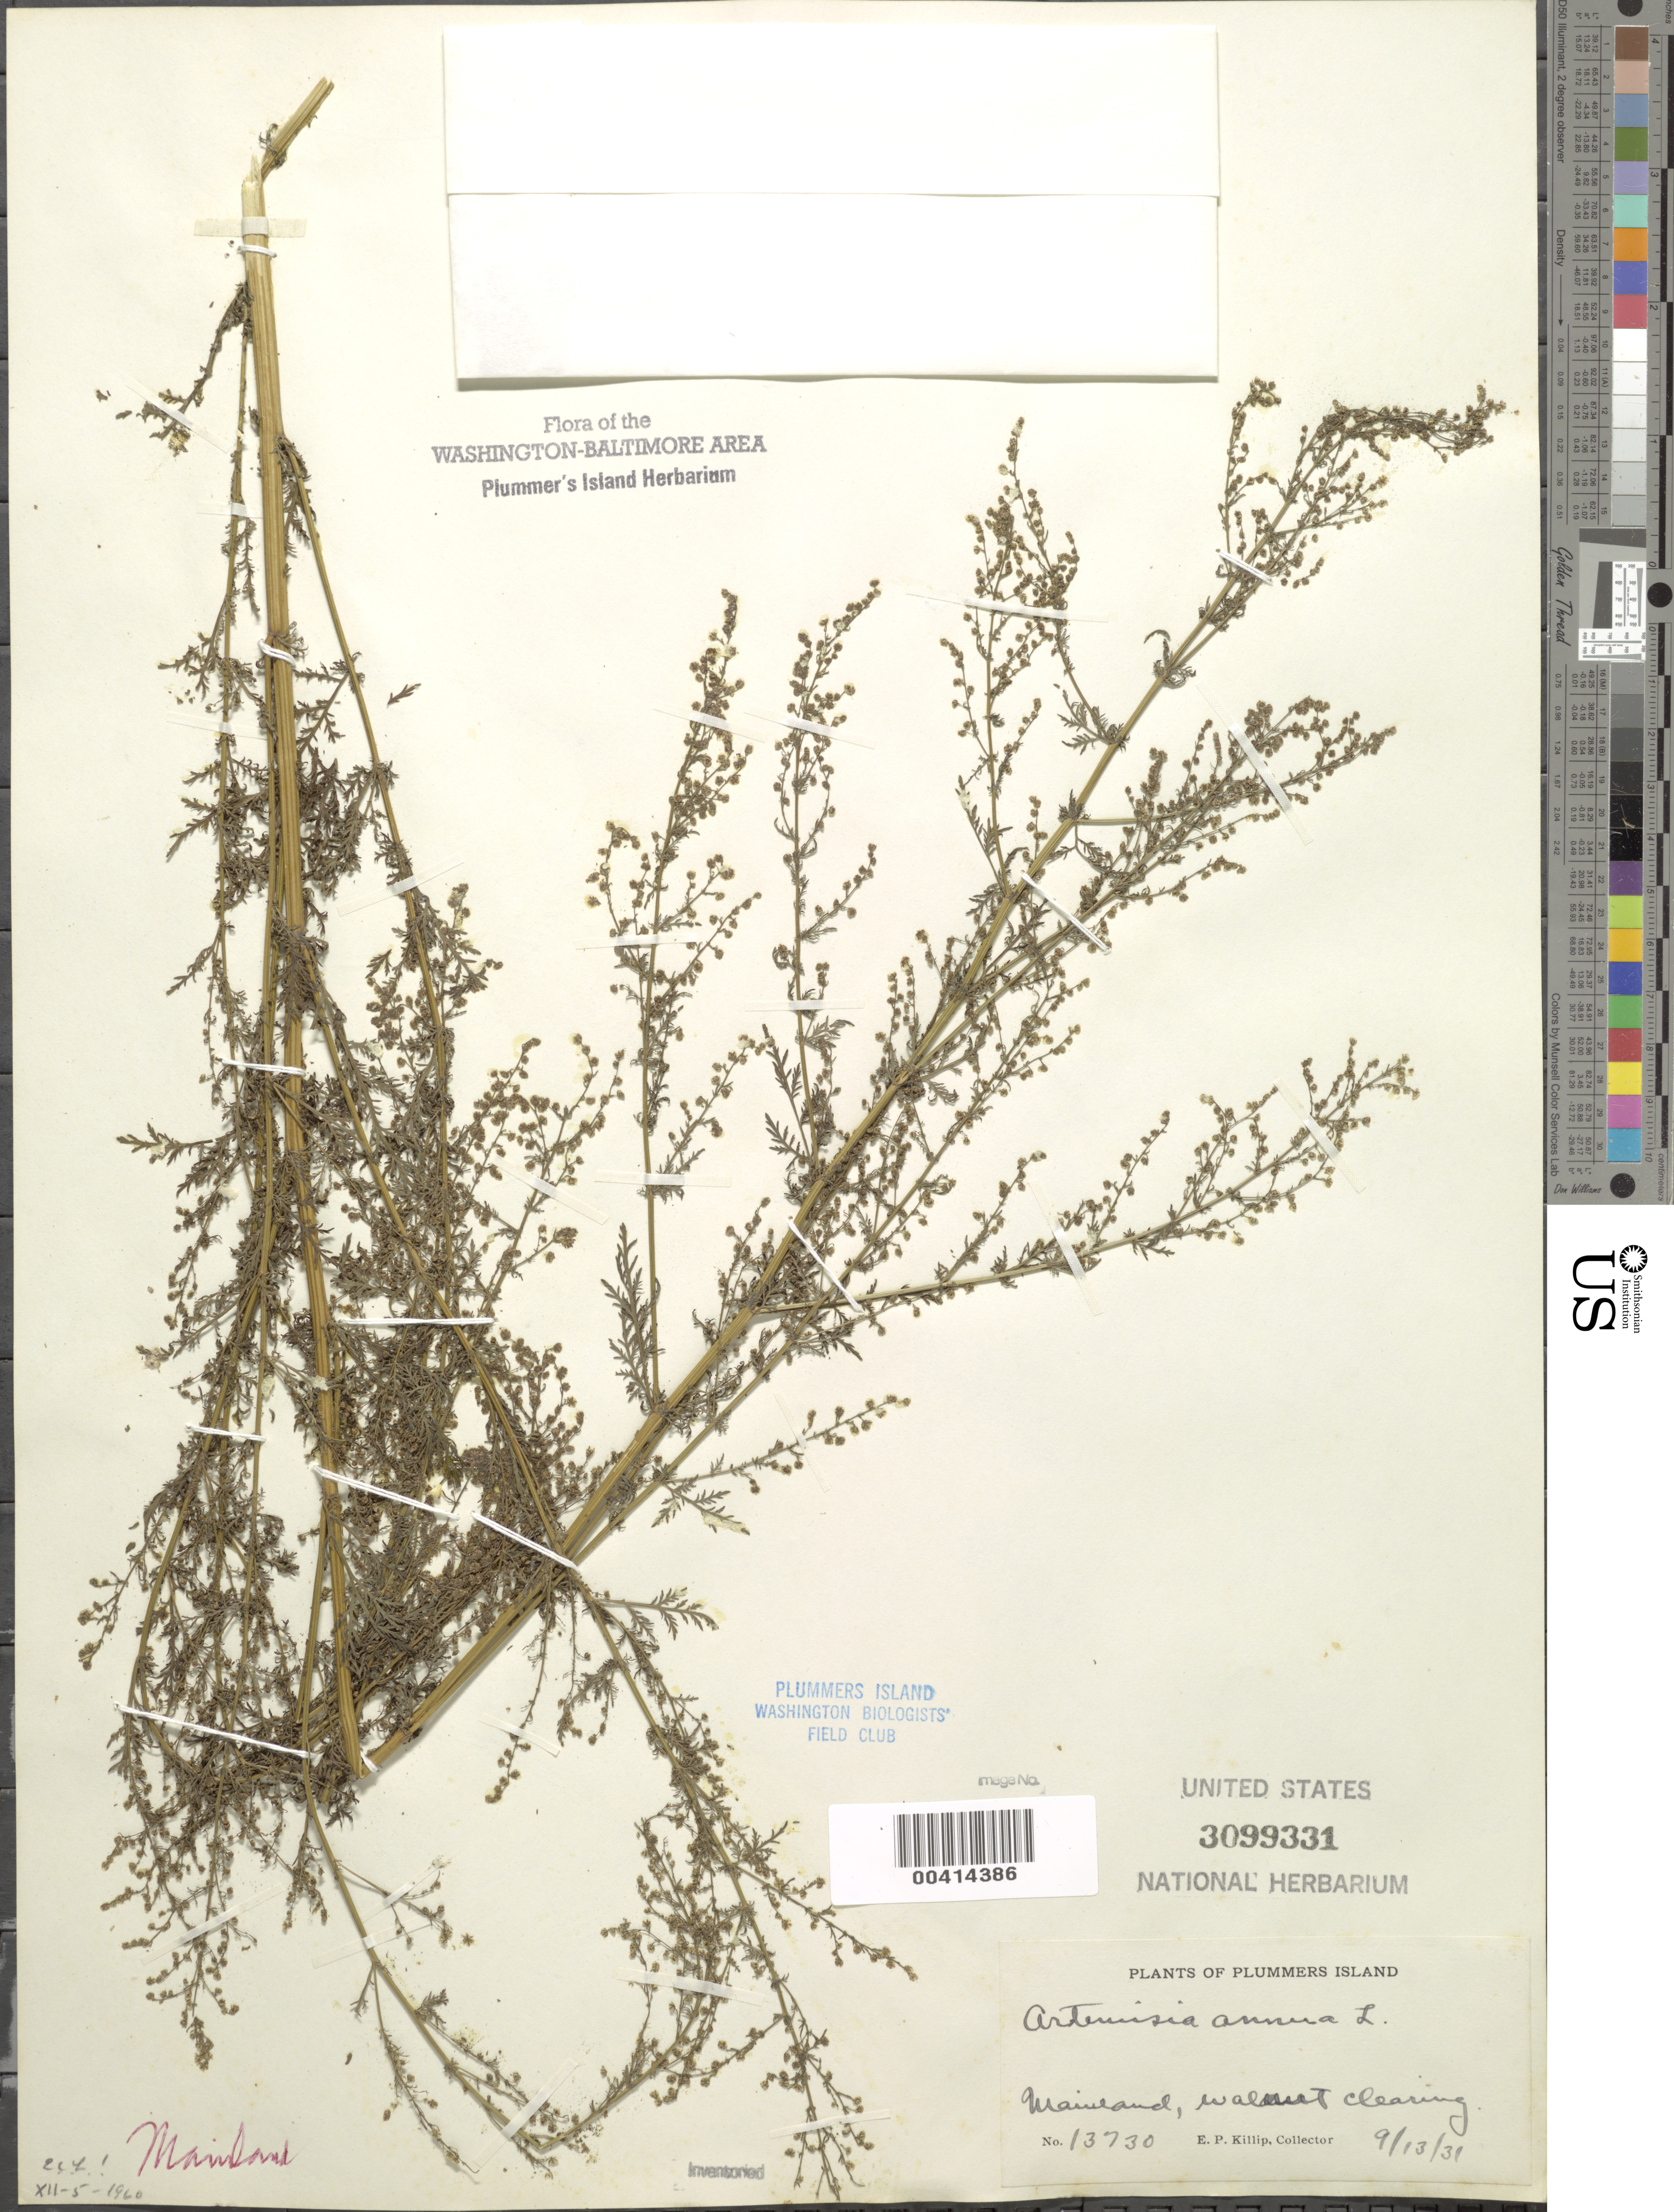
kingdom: Plantae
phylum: Tracheophyta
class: Magnoliopsida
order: Asterales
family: Asteraceae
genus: Artemisia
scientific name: Artemisia annua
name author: L.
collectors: E. P. Killip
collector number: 13730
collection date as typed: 13 Sep 1931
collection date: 1931-09-13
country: United States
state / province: Maryland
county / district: Montgomery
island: Plummers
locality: Plummer's Island; Walnut clearing C. & O. Canal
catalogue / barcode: US 3099331